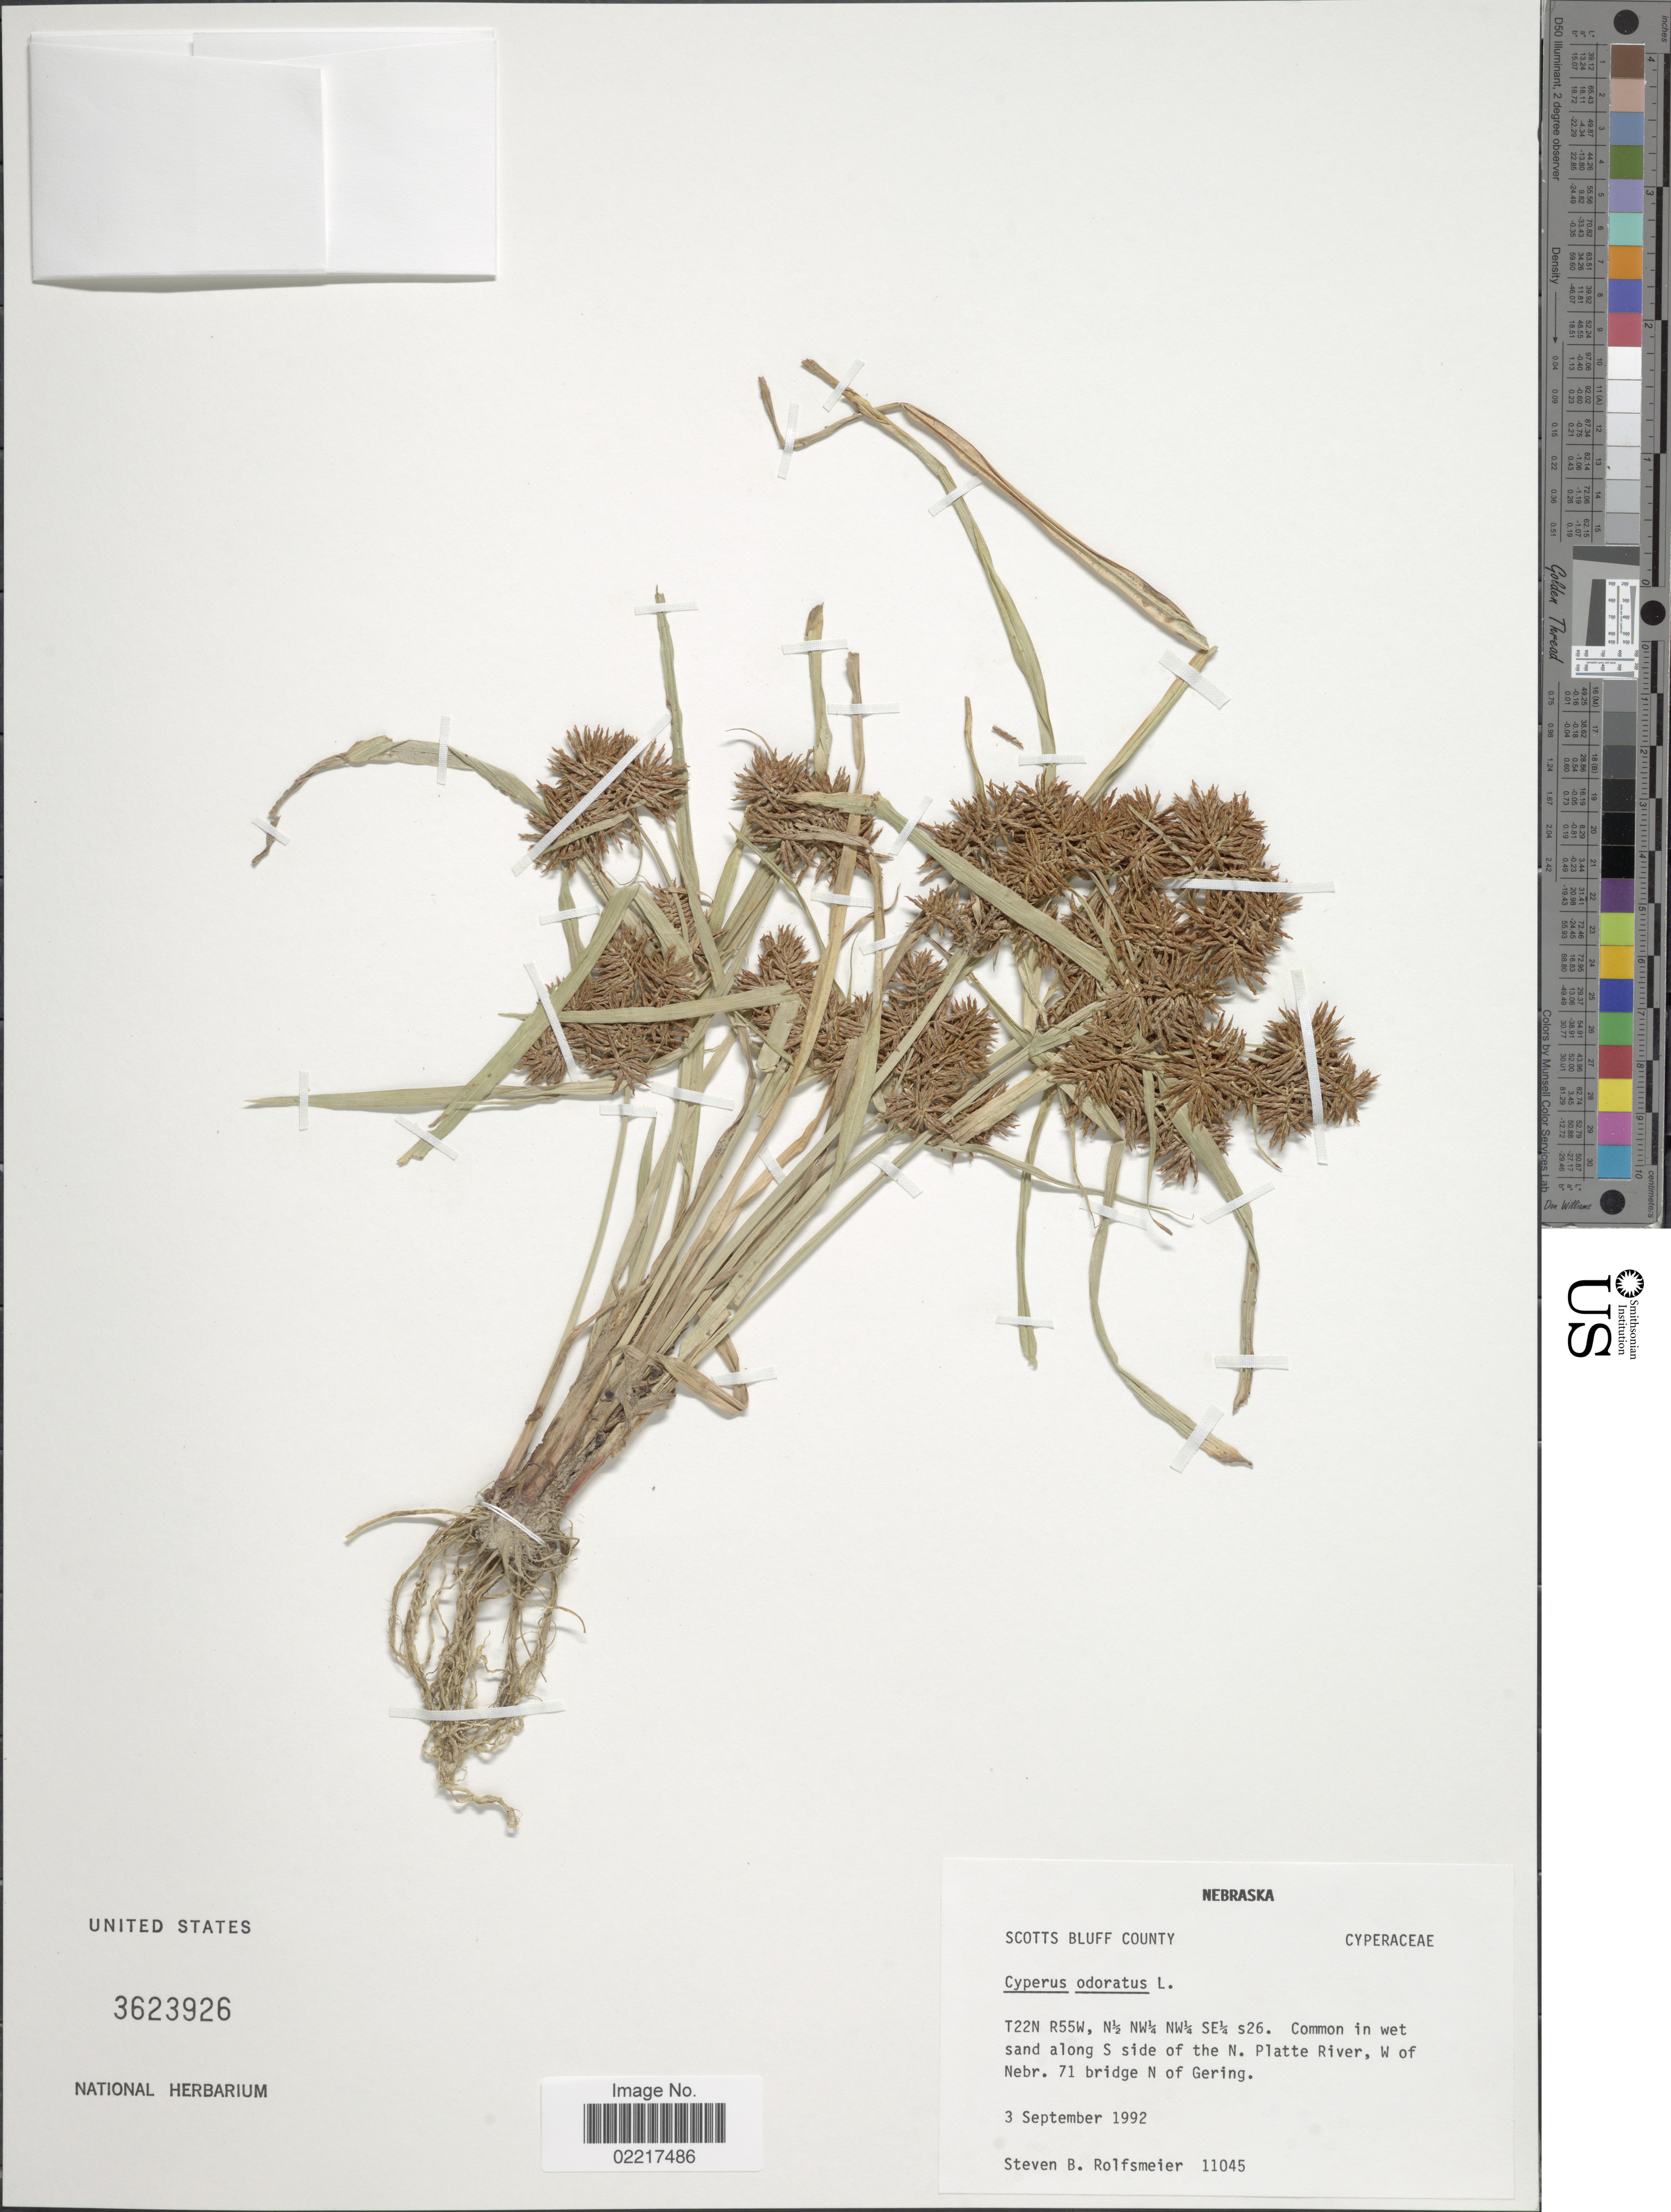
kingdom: Plantae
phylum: Tracheophyta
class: Liliopsida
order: Poales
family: Cyperaceae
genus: Cyperus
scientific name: Cyperus odoratus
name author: L.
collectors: S. Rolfsmeier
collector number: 11045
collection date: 1992-09-03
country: United States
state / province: Nebraska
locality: Scotts Bluff County, T22N R55W, N½ NW¼ NW¼ SE¼ S26. Common in wet sand along S side of the N Platte River, W of Nebr. 71 bridge N of Gering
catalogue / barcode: US 3623926